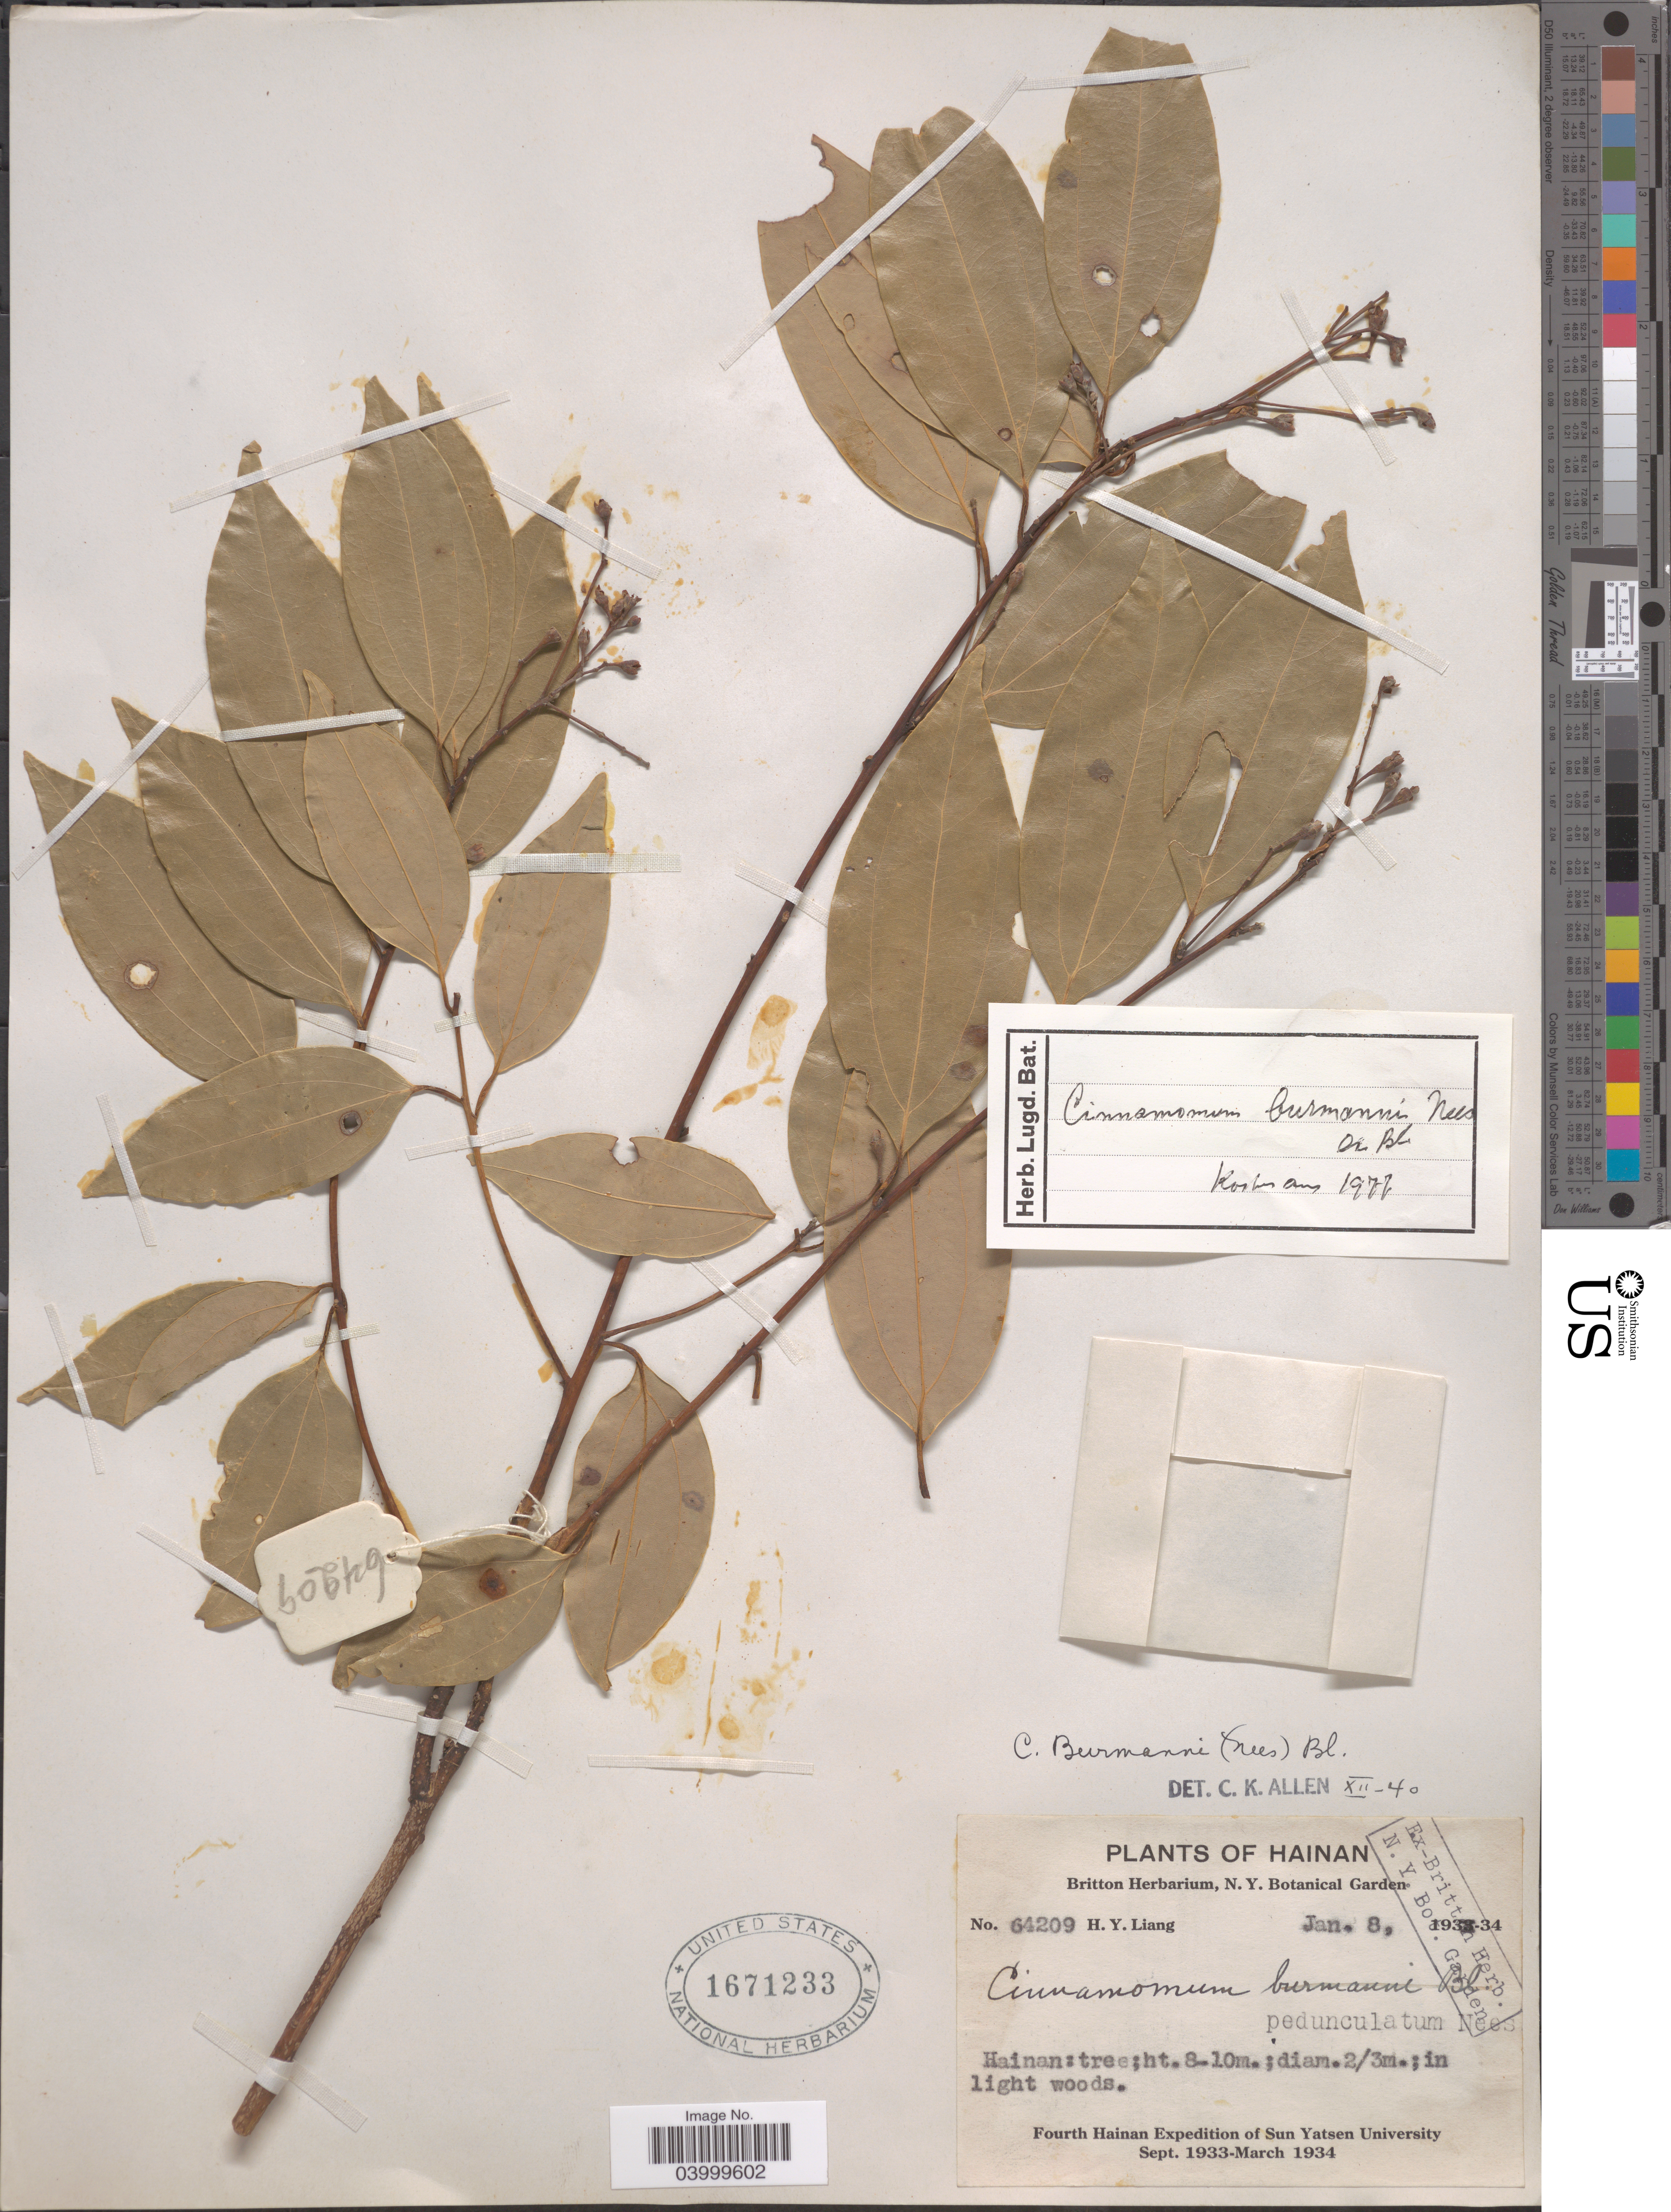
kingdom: Plantae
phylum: Tracheophyta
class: Magnoliopsida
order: Laurales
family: Lauraceae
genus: Cinnamomum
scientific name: Cinnamomum burmannii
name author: (Nees & T. Nees) Blume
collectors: H. Y. Liang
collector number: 64209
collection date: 1934-01-08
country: China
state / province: Hainan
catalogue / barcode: US 1671233